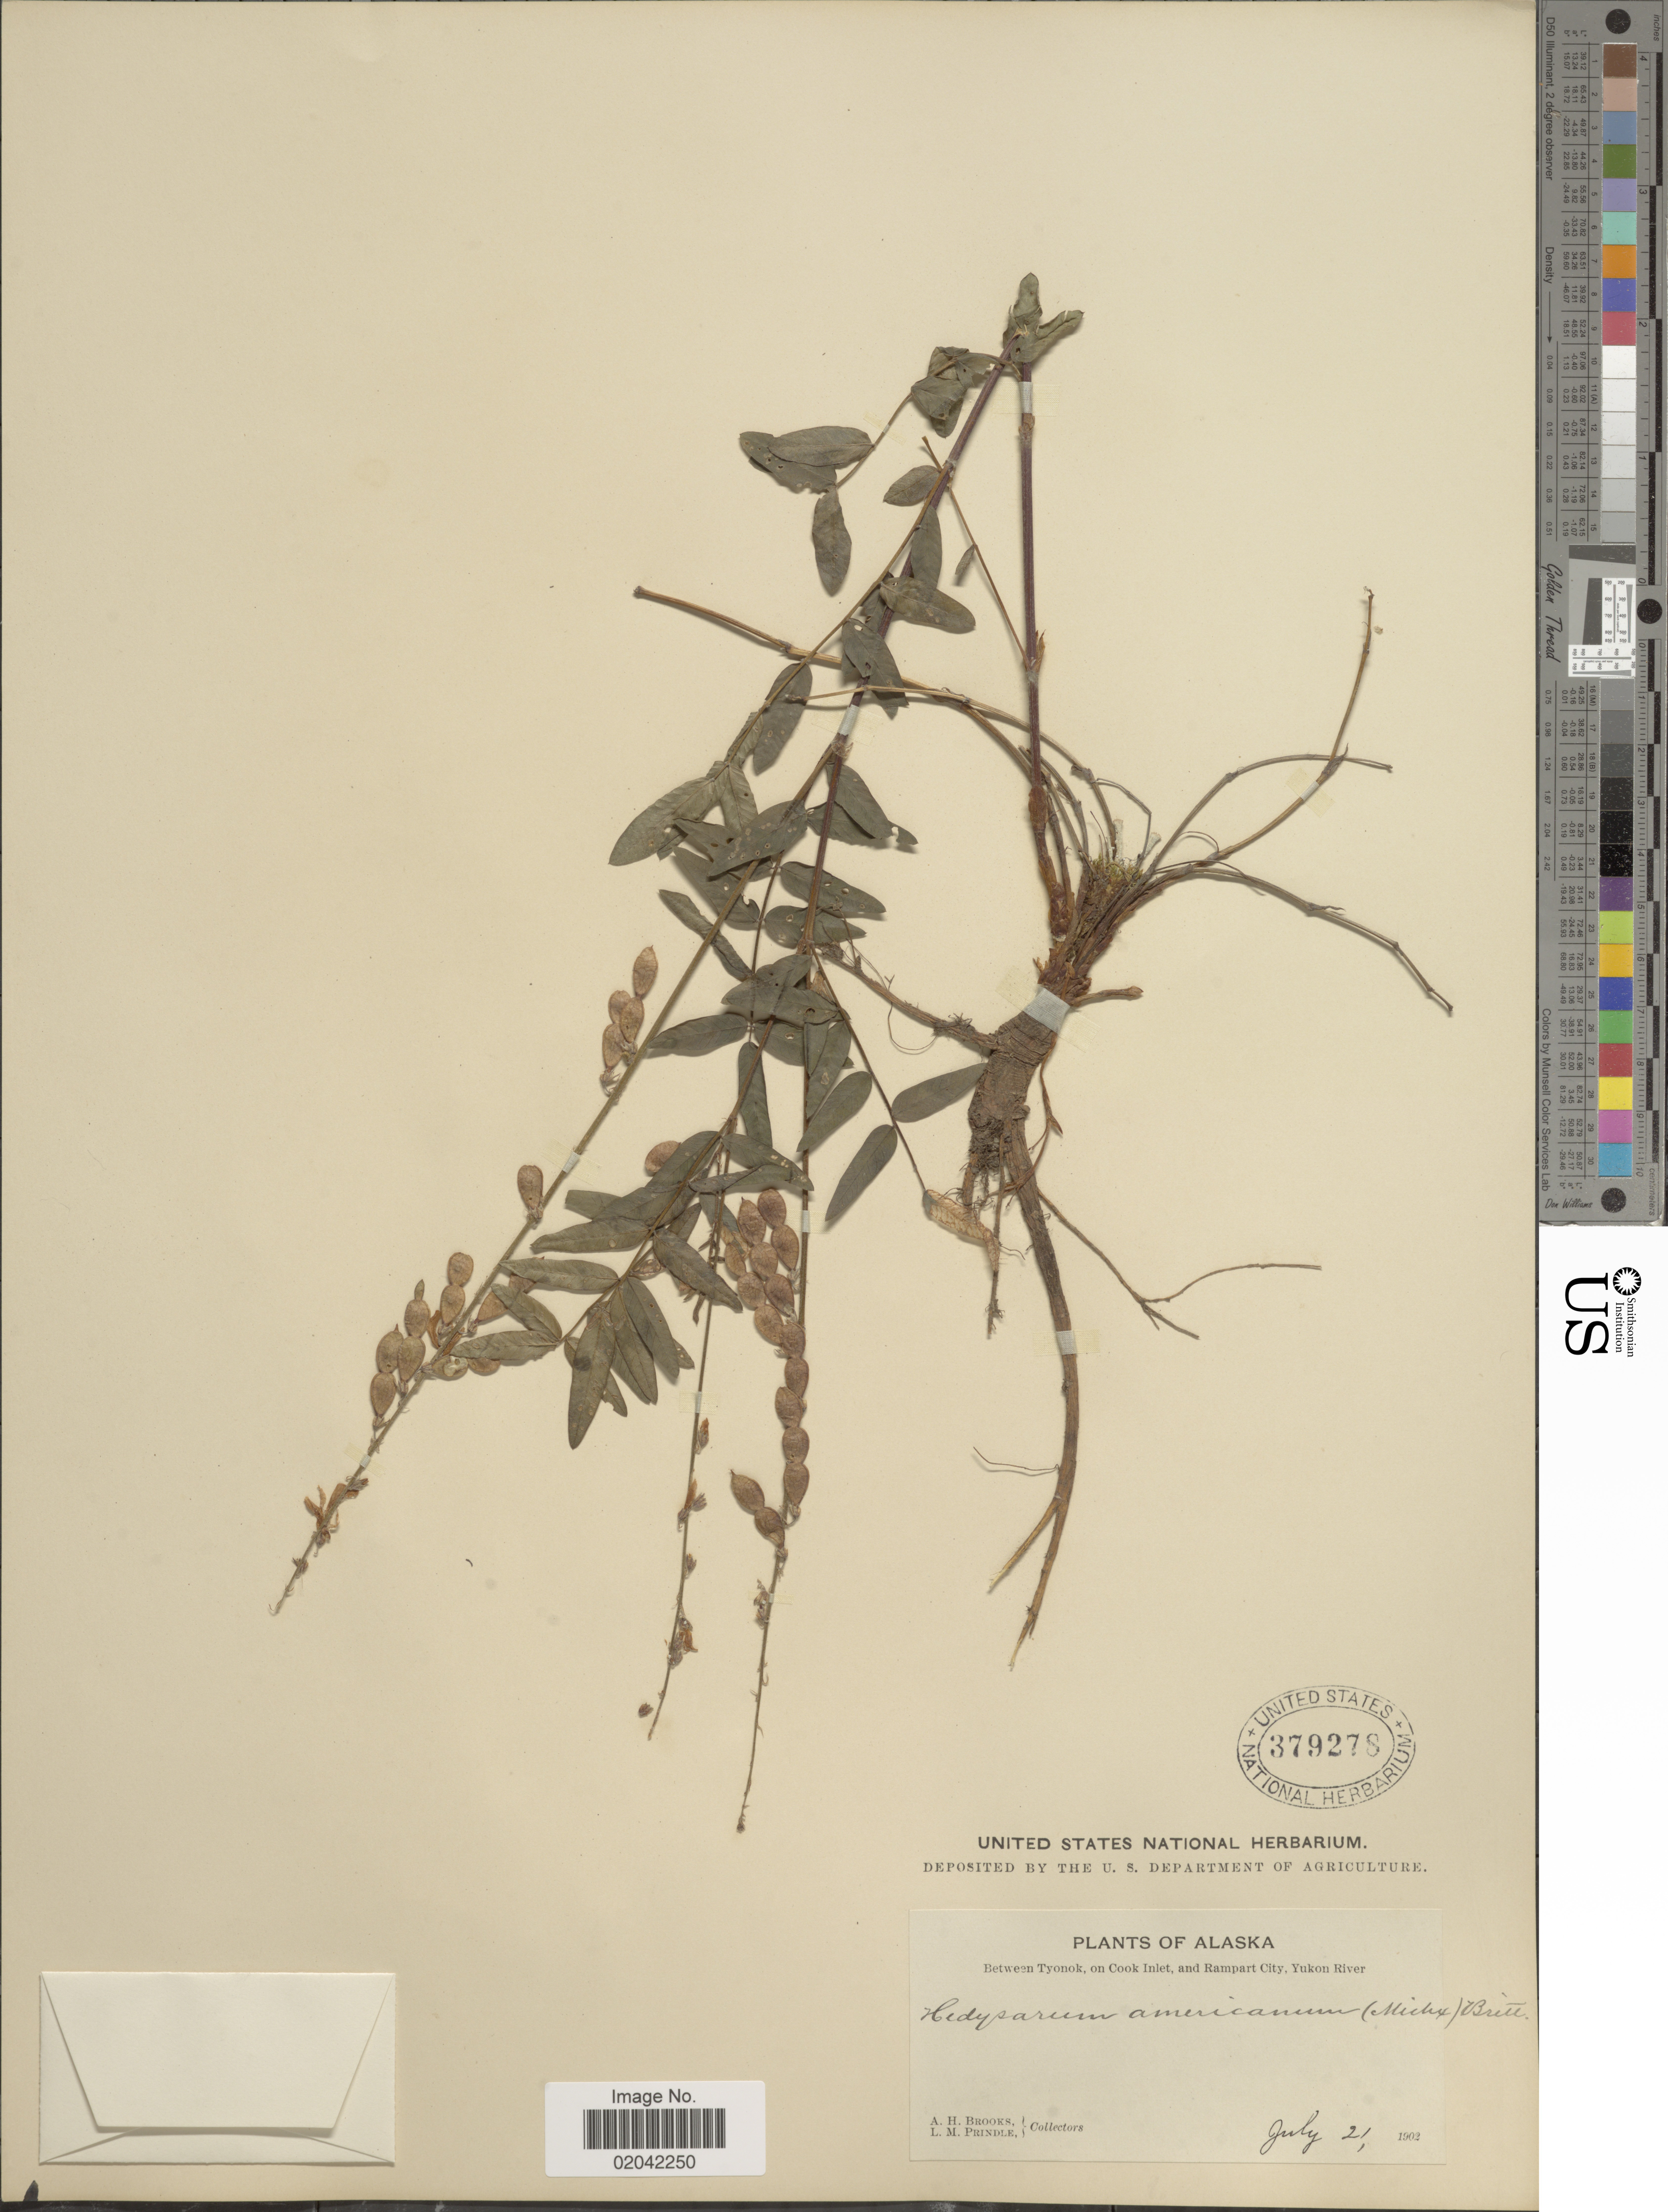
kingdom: Plantae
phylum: Tracheophyta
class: Magnoliopsida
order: Fabales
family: Fabaceae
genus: Hedysarum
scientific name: Hedysarum alpinum var. americanum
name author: Michx. ex Pursh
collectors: A. Brooks & L. Prindle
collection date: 1902-07-21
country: United States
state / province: Alaska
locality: Between Tyonok, on Cook Inlet, and Rampart City, Yukon River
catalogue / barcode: US 379278